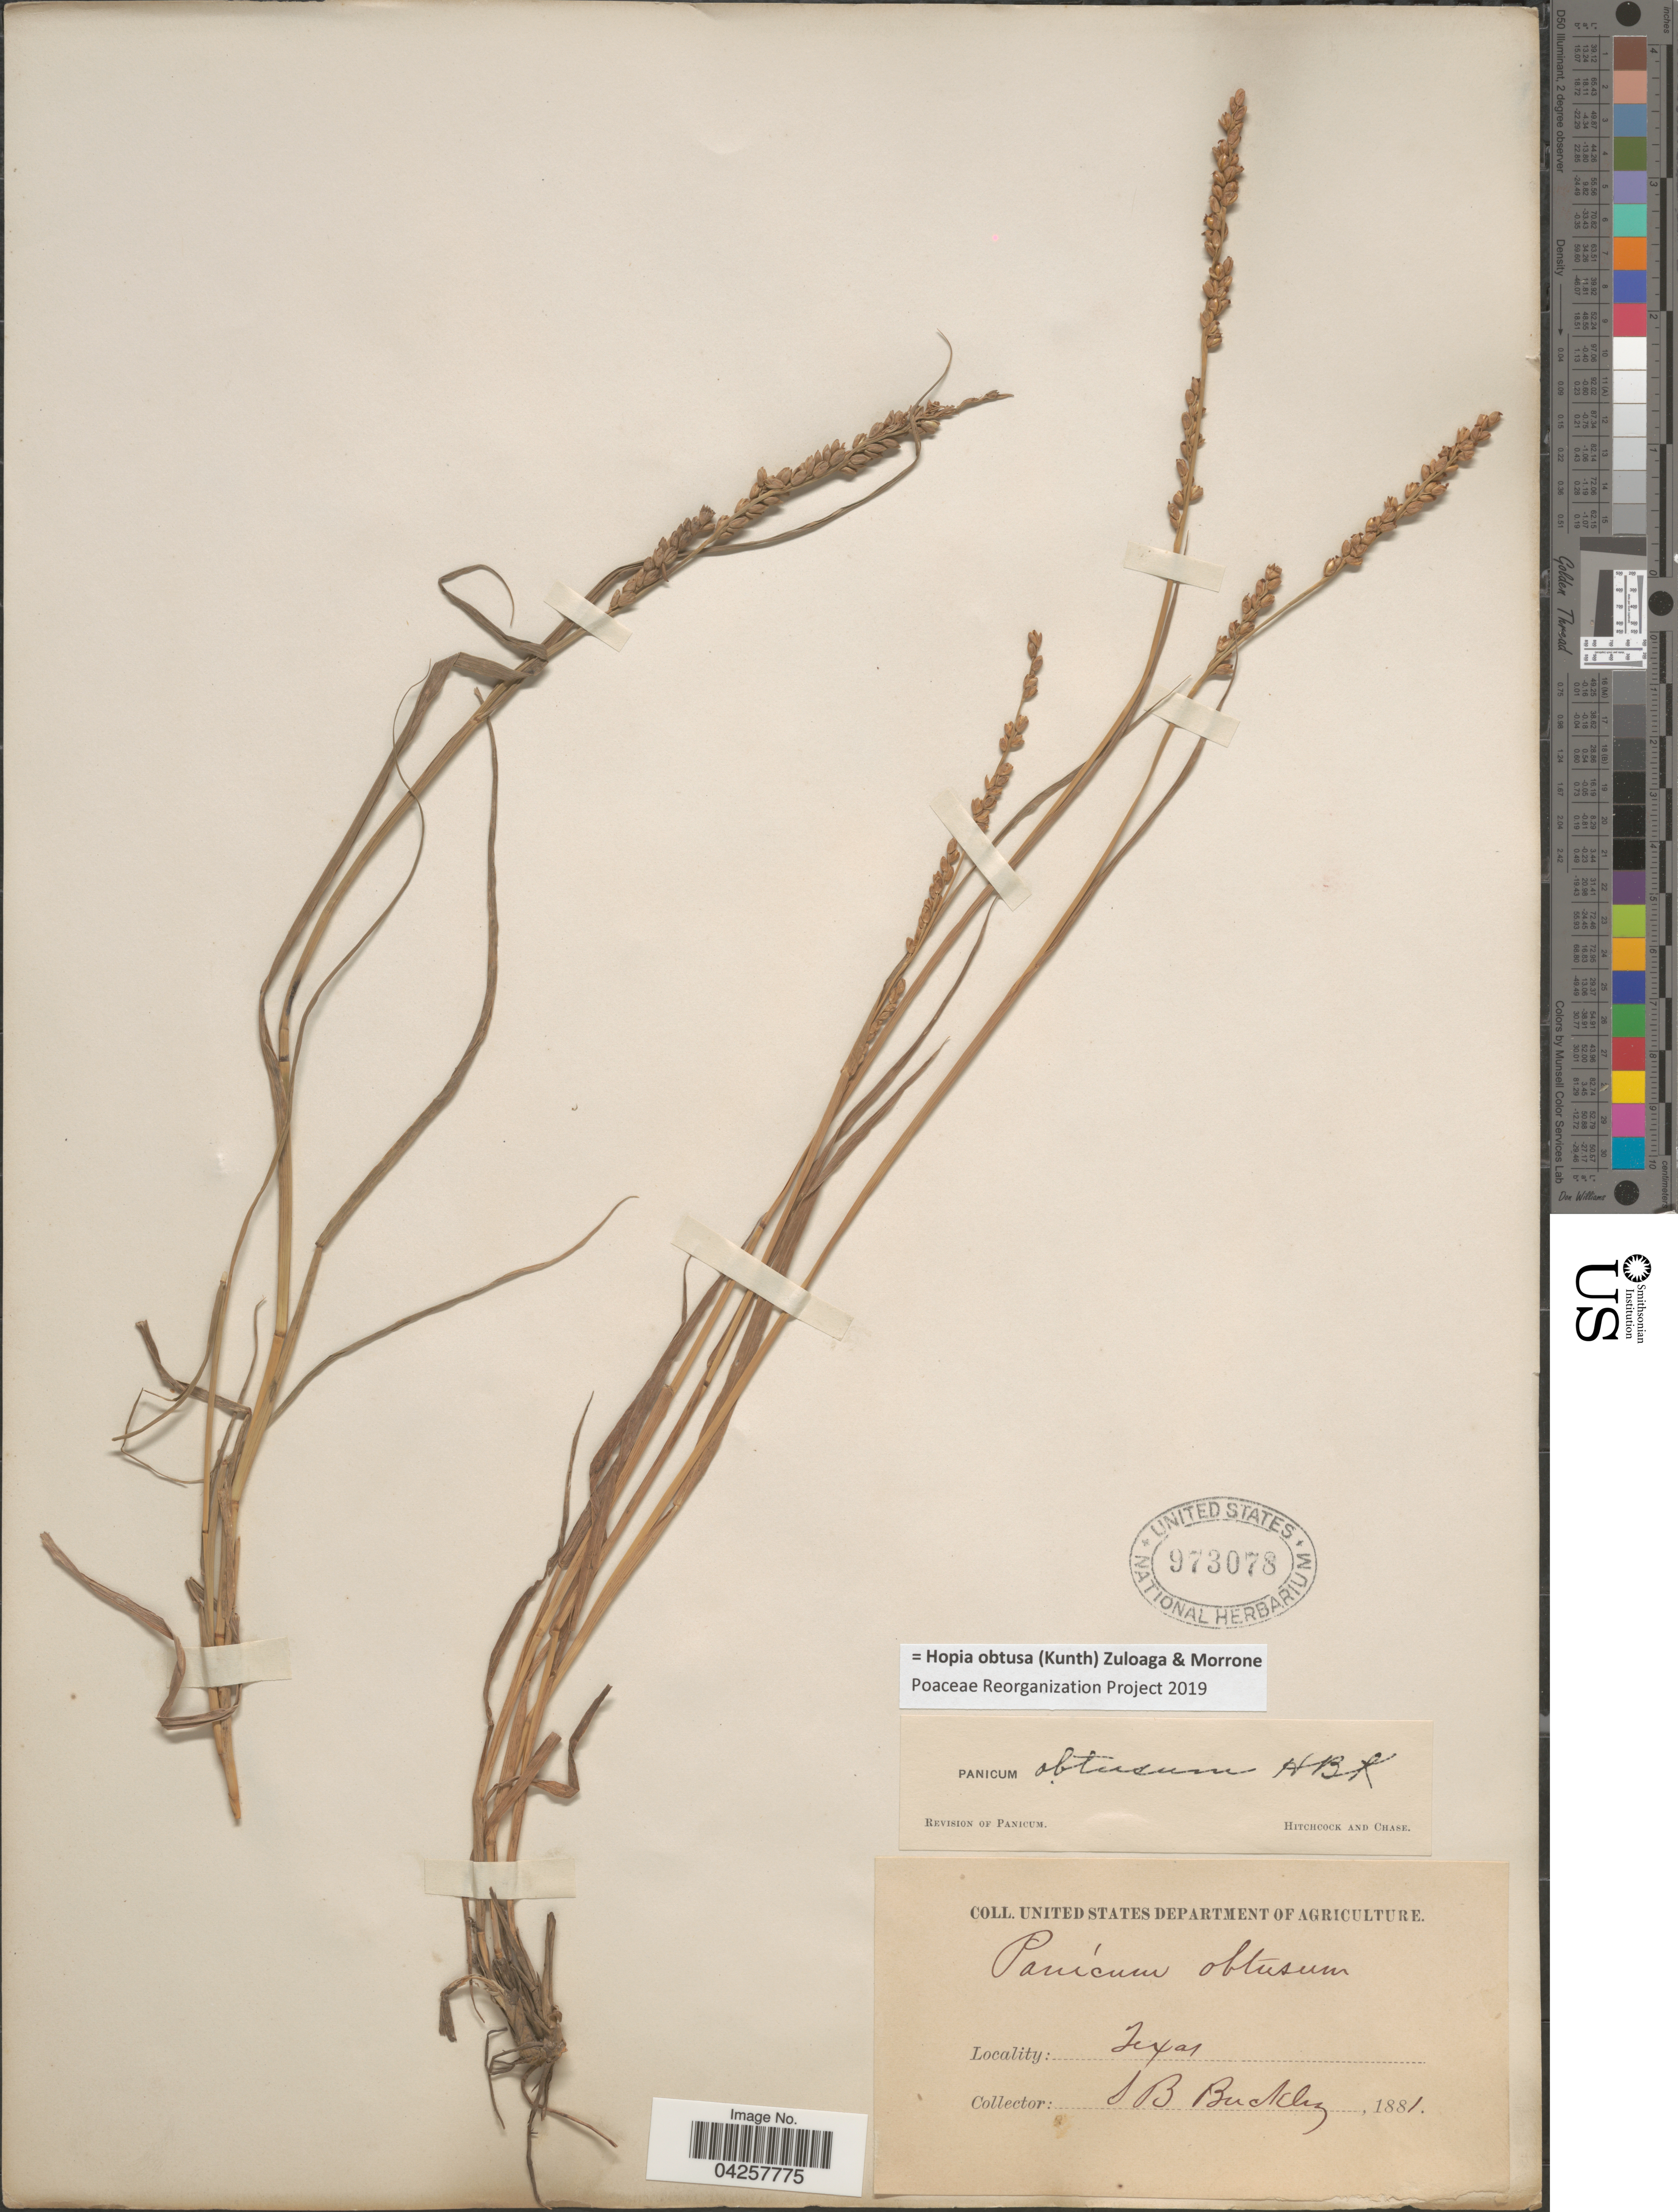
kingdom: Plantae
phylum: Tracheophyta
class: Liliopsida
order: Poales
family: Poaceae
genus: Hopia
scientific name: Hopia obtusa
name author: (Kunth) Zuloaga & Morrone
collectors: S. B. Buckley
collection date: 1881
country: United States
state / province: Texas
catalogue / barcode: US 973078